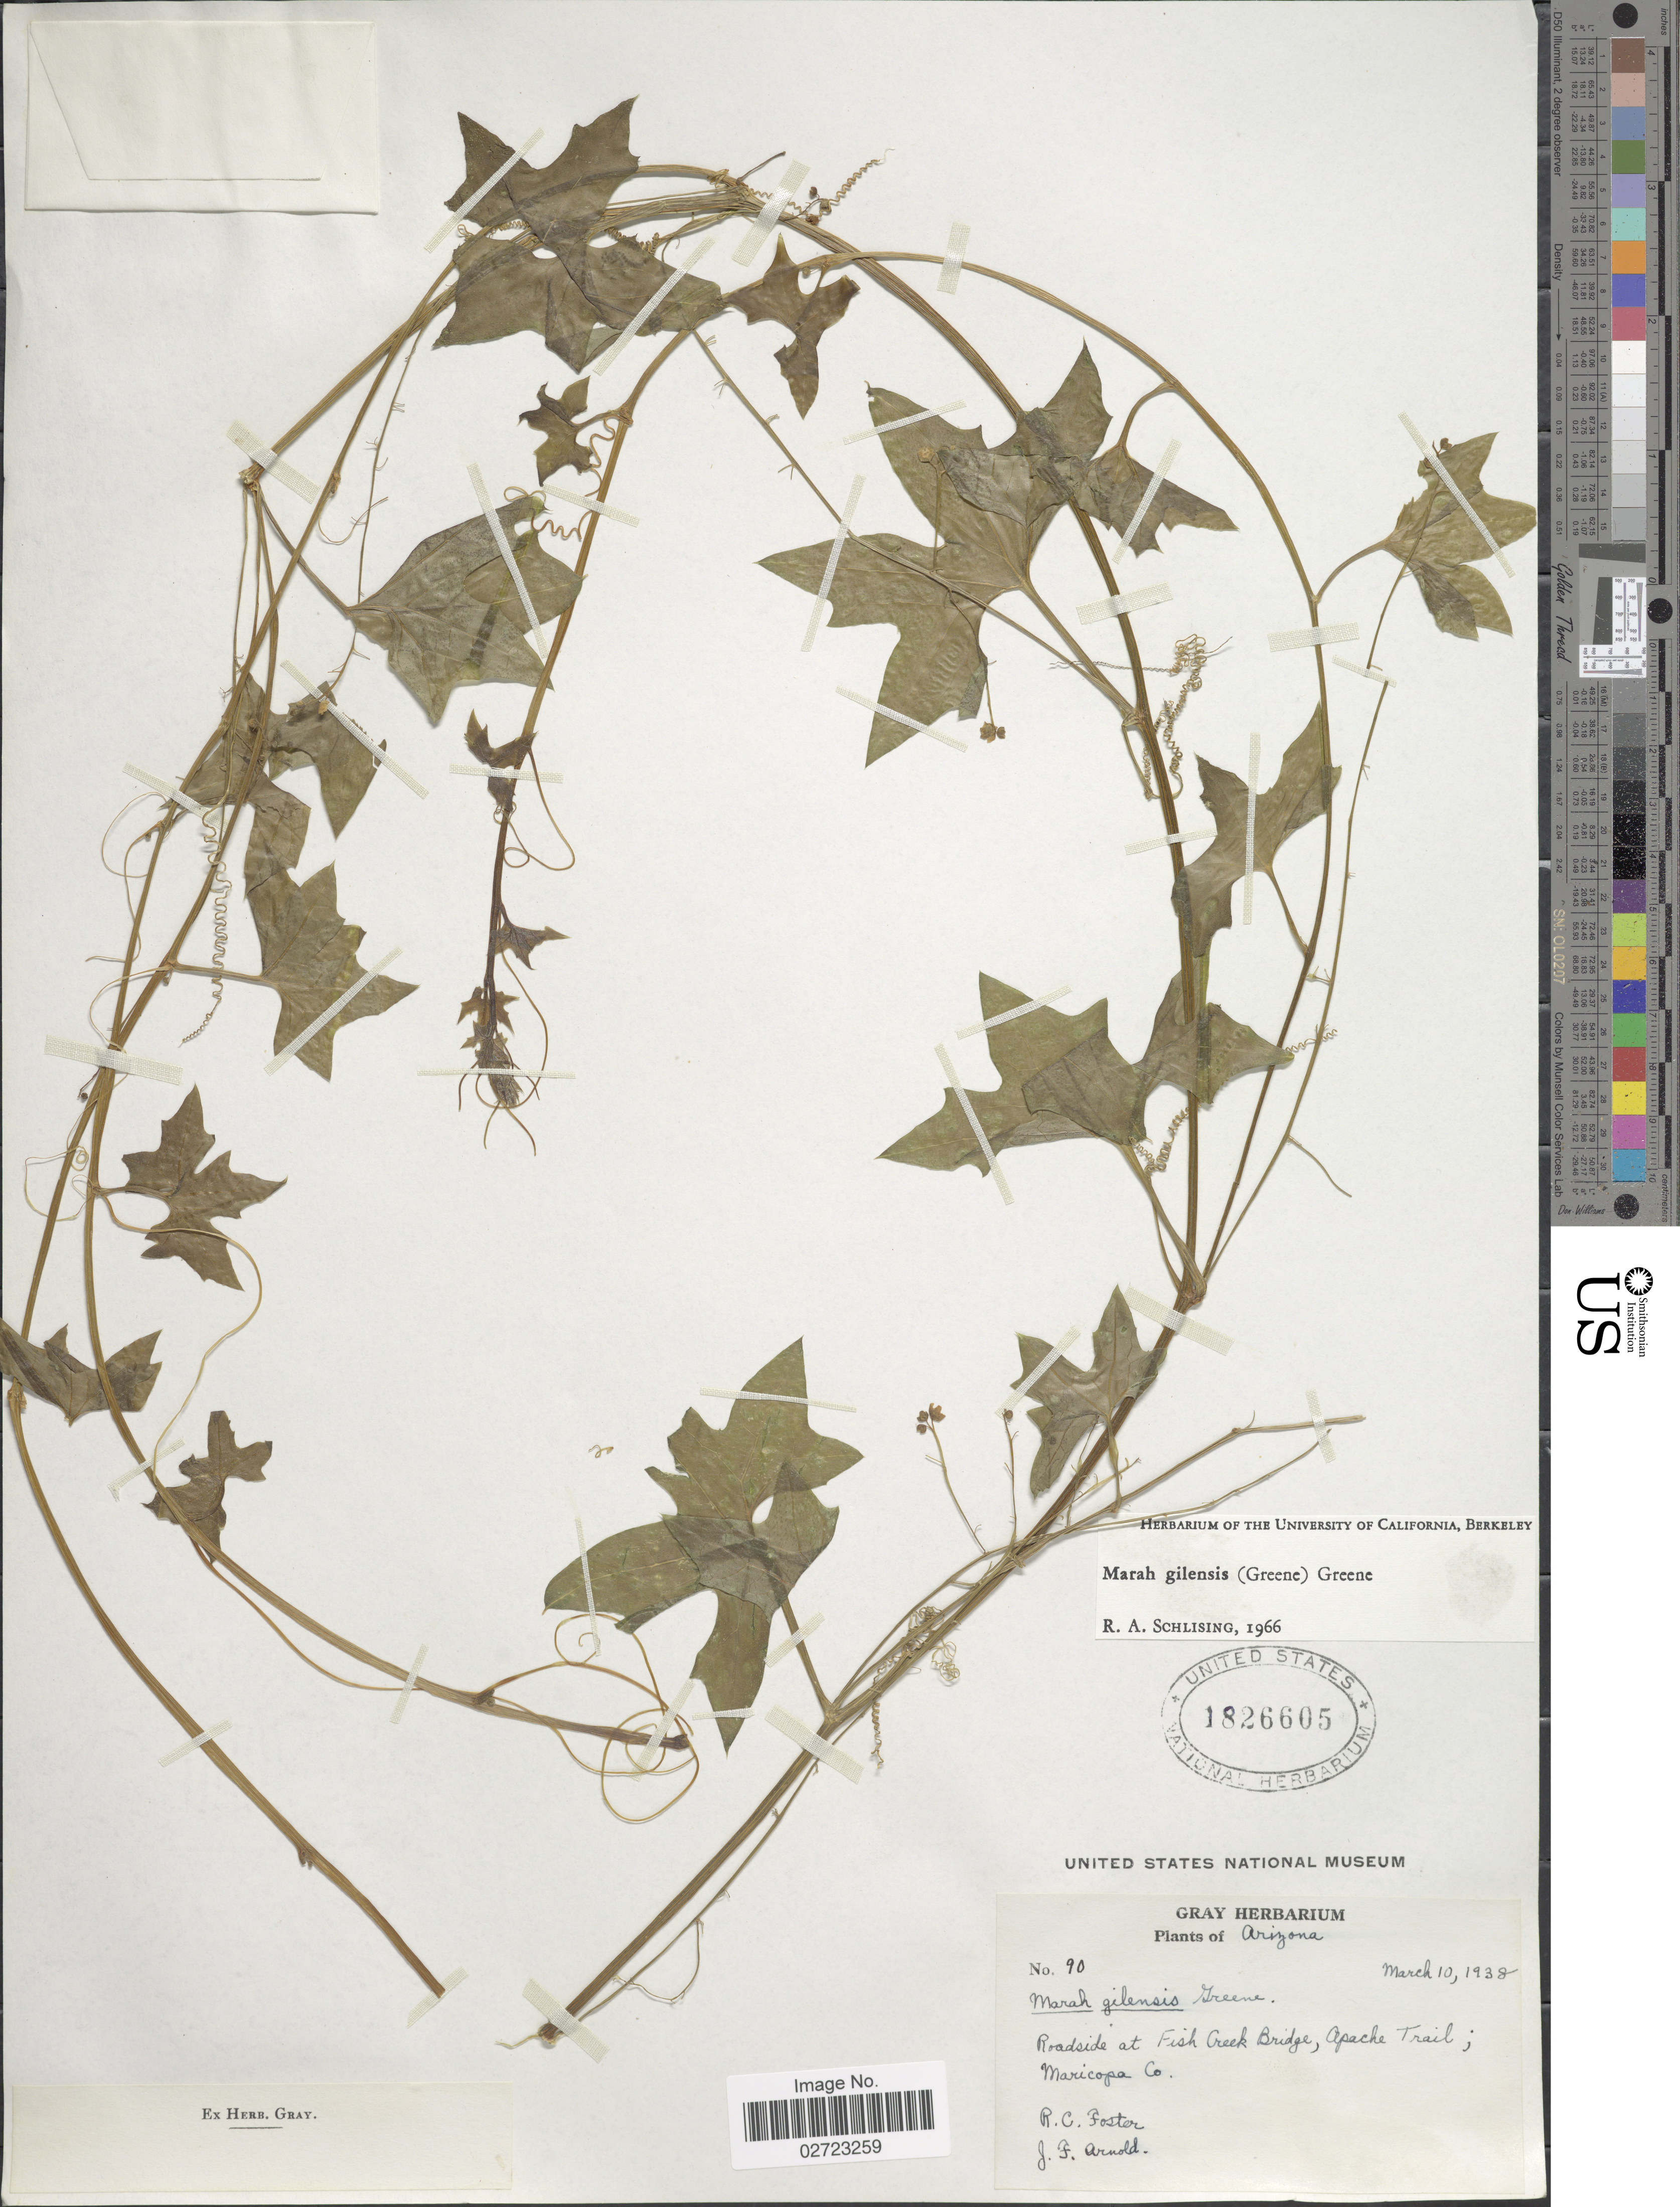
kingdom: Plantae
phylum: Tracheophyta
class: Magnoliopsida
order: Cucurbitales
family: Cucurbitaceae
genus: Marah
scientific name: Marah gilensis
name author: (Greene) Greene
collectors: R. C. Foster & J. F. Arnold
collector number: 90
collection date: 1938-03-10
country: United States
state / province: Arizona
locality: Roadside at Fish Creek Bridge, Apache Trail; Maricopa Co.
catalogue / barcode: US 1826605